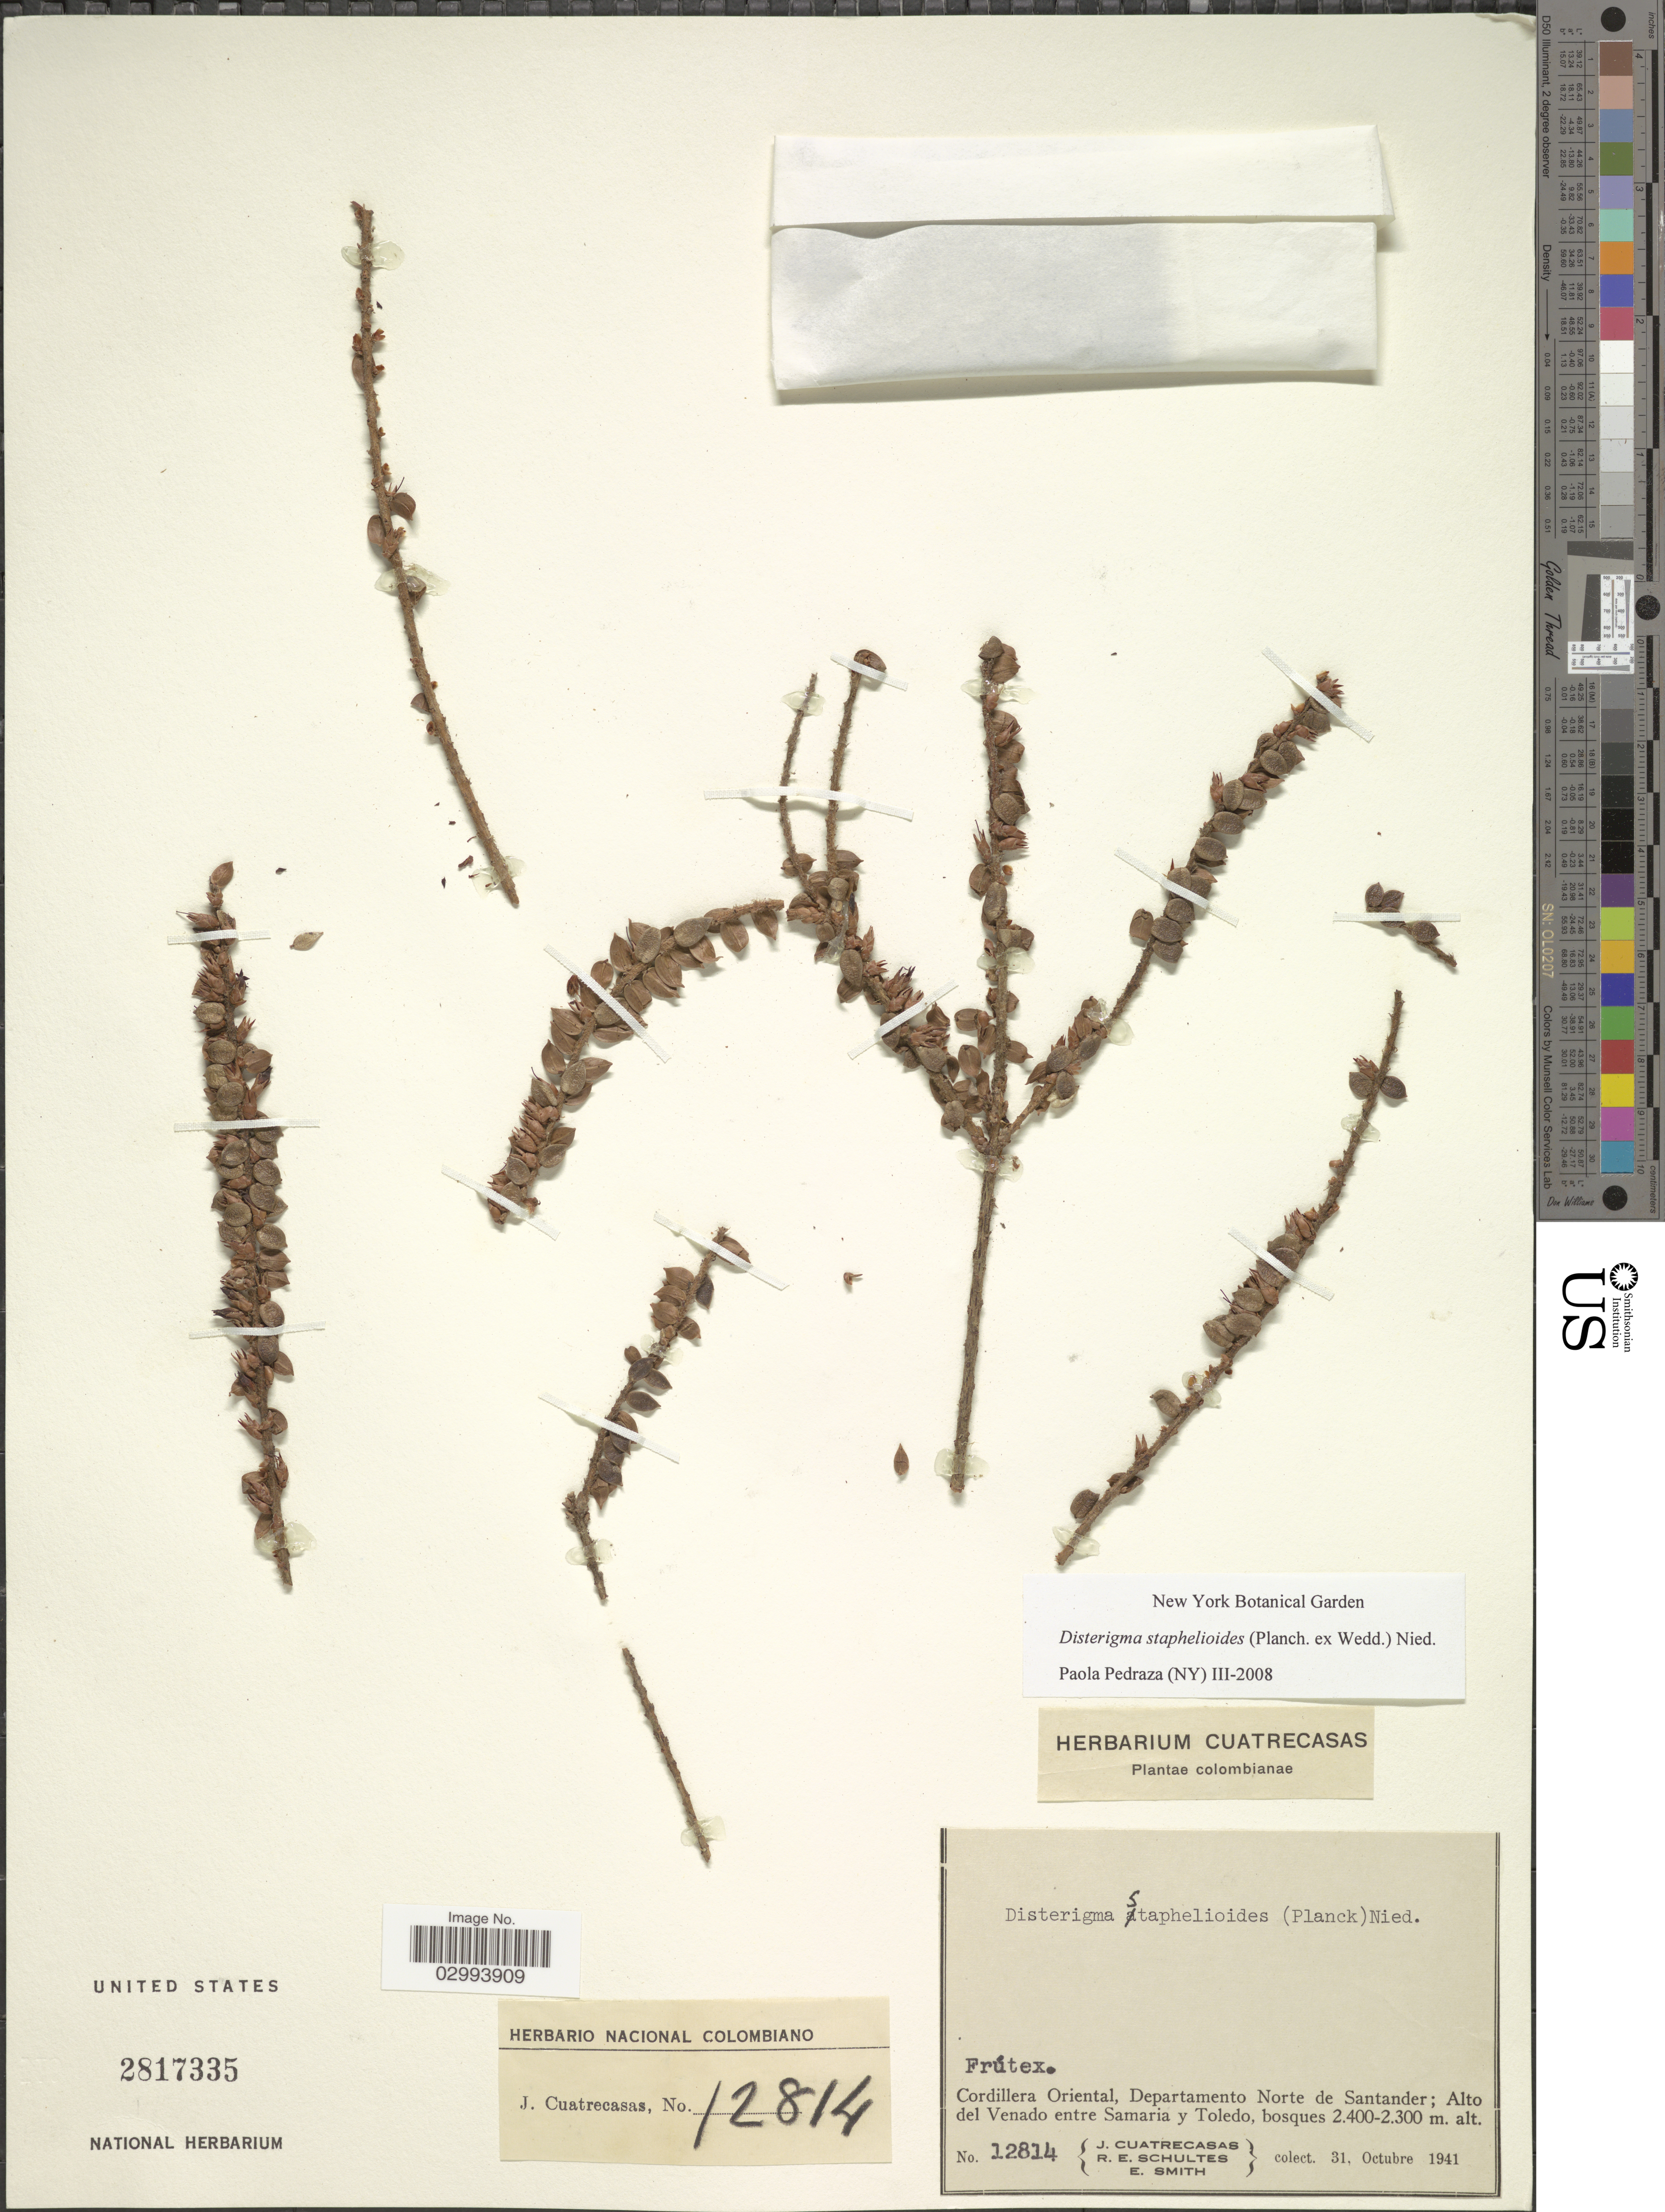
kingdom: Plantae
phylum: Tracheophyta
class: Magnoliopsida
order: Ericales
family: Ericaceae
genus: Disterigma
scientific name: Disterigma staphelioides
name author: (Planch. ex Wedd.) Nied.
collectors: J. Cuatrecasas, R. E. Schultes & E. Smith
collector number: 12814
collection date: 1941-10-31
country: Colombia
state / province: Norte de Santander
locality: Cordillera Oriental, Departamento Norte de Santander; Alto del Venado entre Samaria y Toledo.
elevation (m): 2300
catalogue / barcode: US 2817335